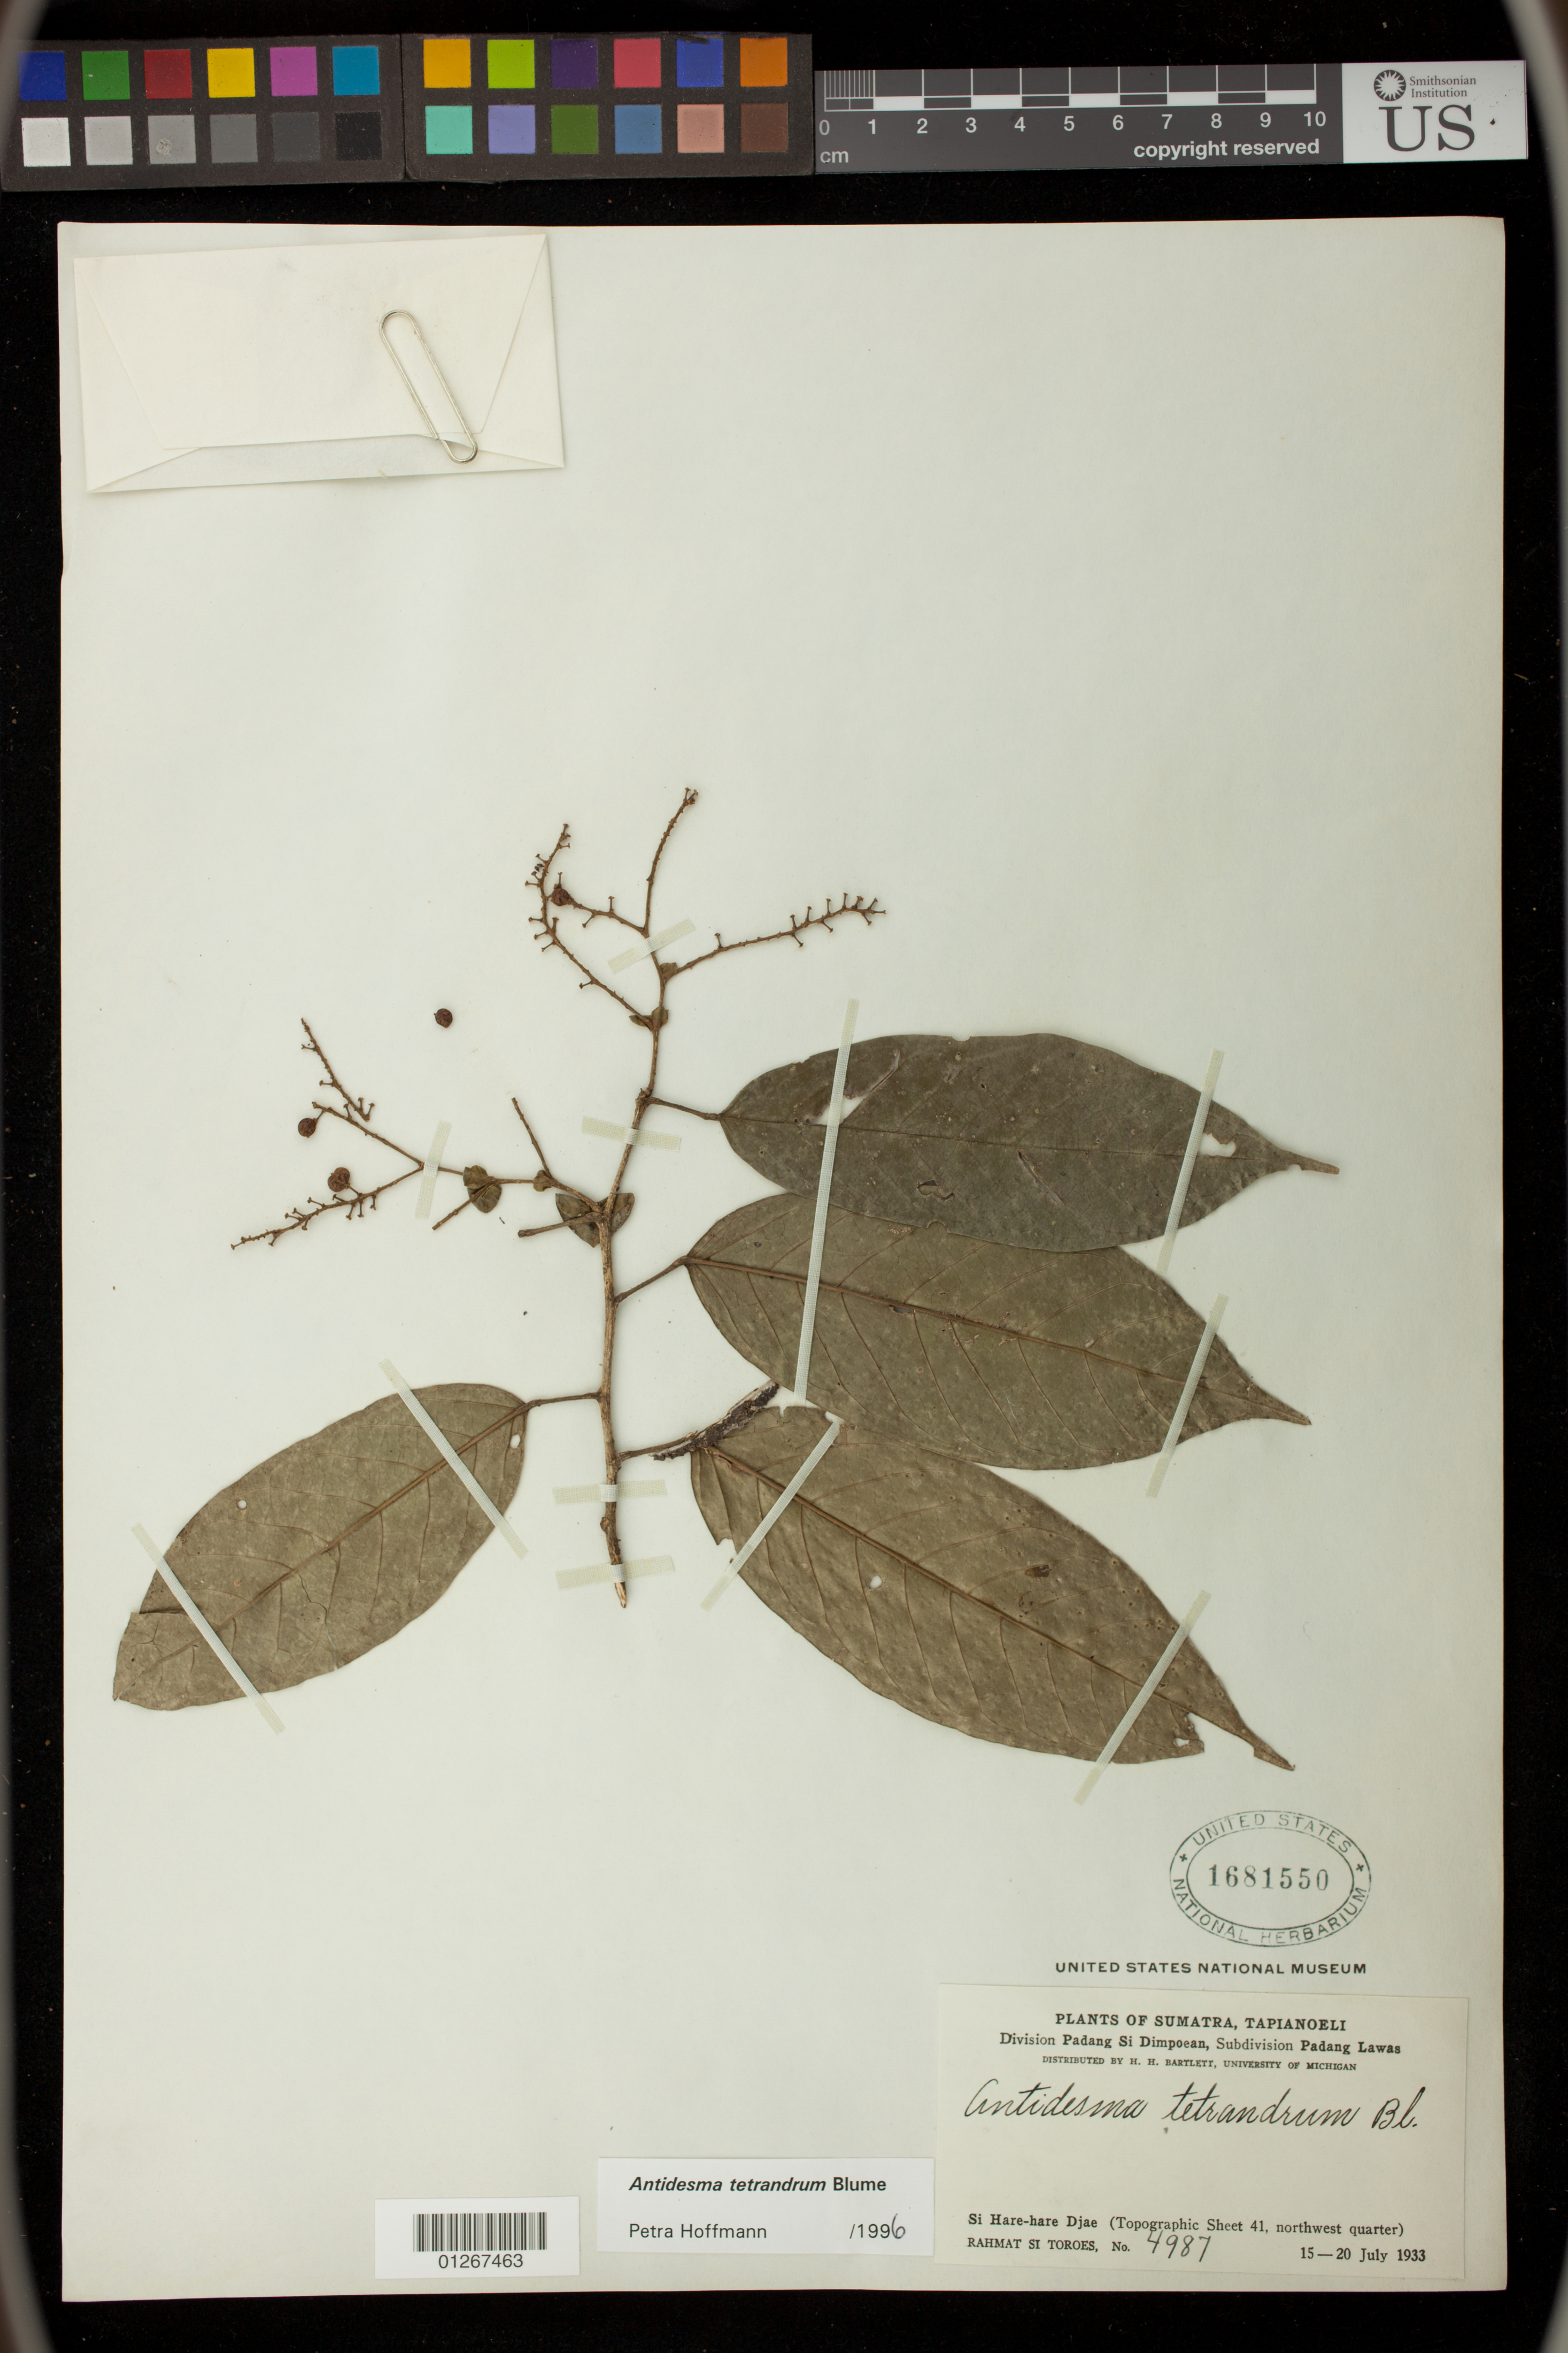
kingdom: Plantae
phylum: Tracheophyta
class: Magnoliopsida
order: Malpighiales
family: Phyllanthaceae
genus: Antidesma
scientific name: Antidesma tetrandrum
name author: Blume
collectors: Rahmat Si Boeea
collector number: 4987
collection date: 1933-07-15/1933-07-20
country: Indonesia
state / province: Sumatra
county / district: Aceh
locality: Division Padang Si Dimpoean, Subdivision Padang Lawas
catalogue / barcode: US 1681550